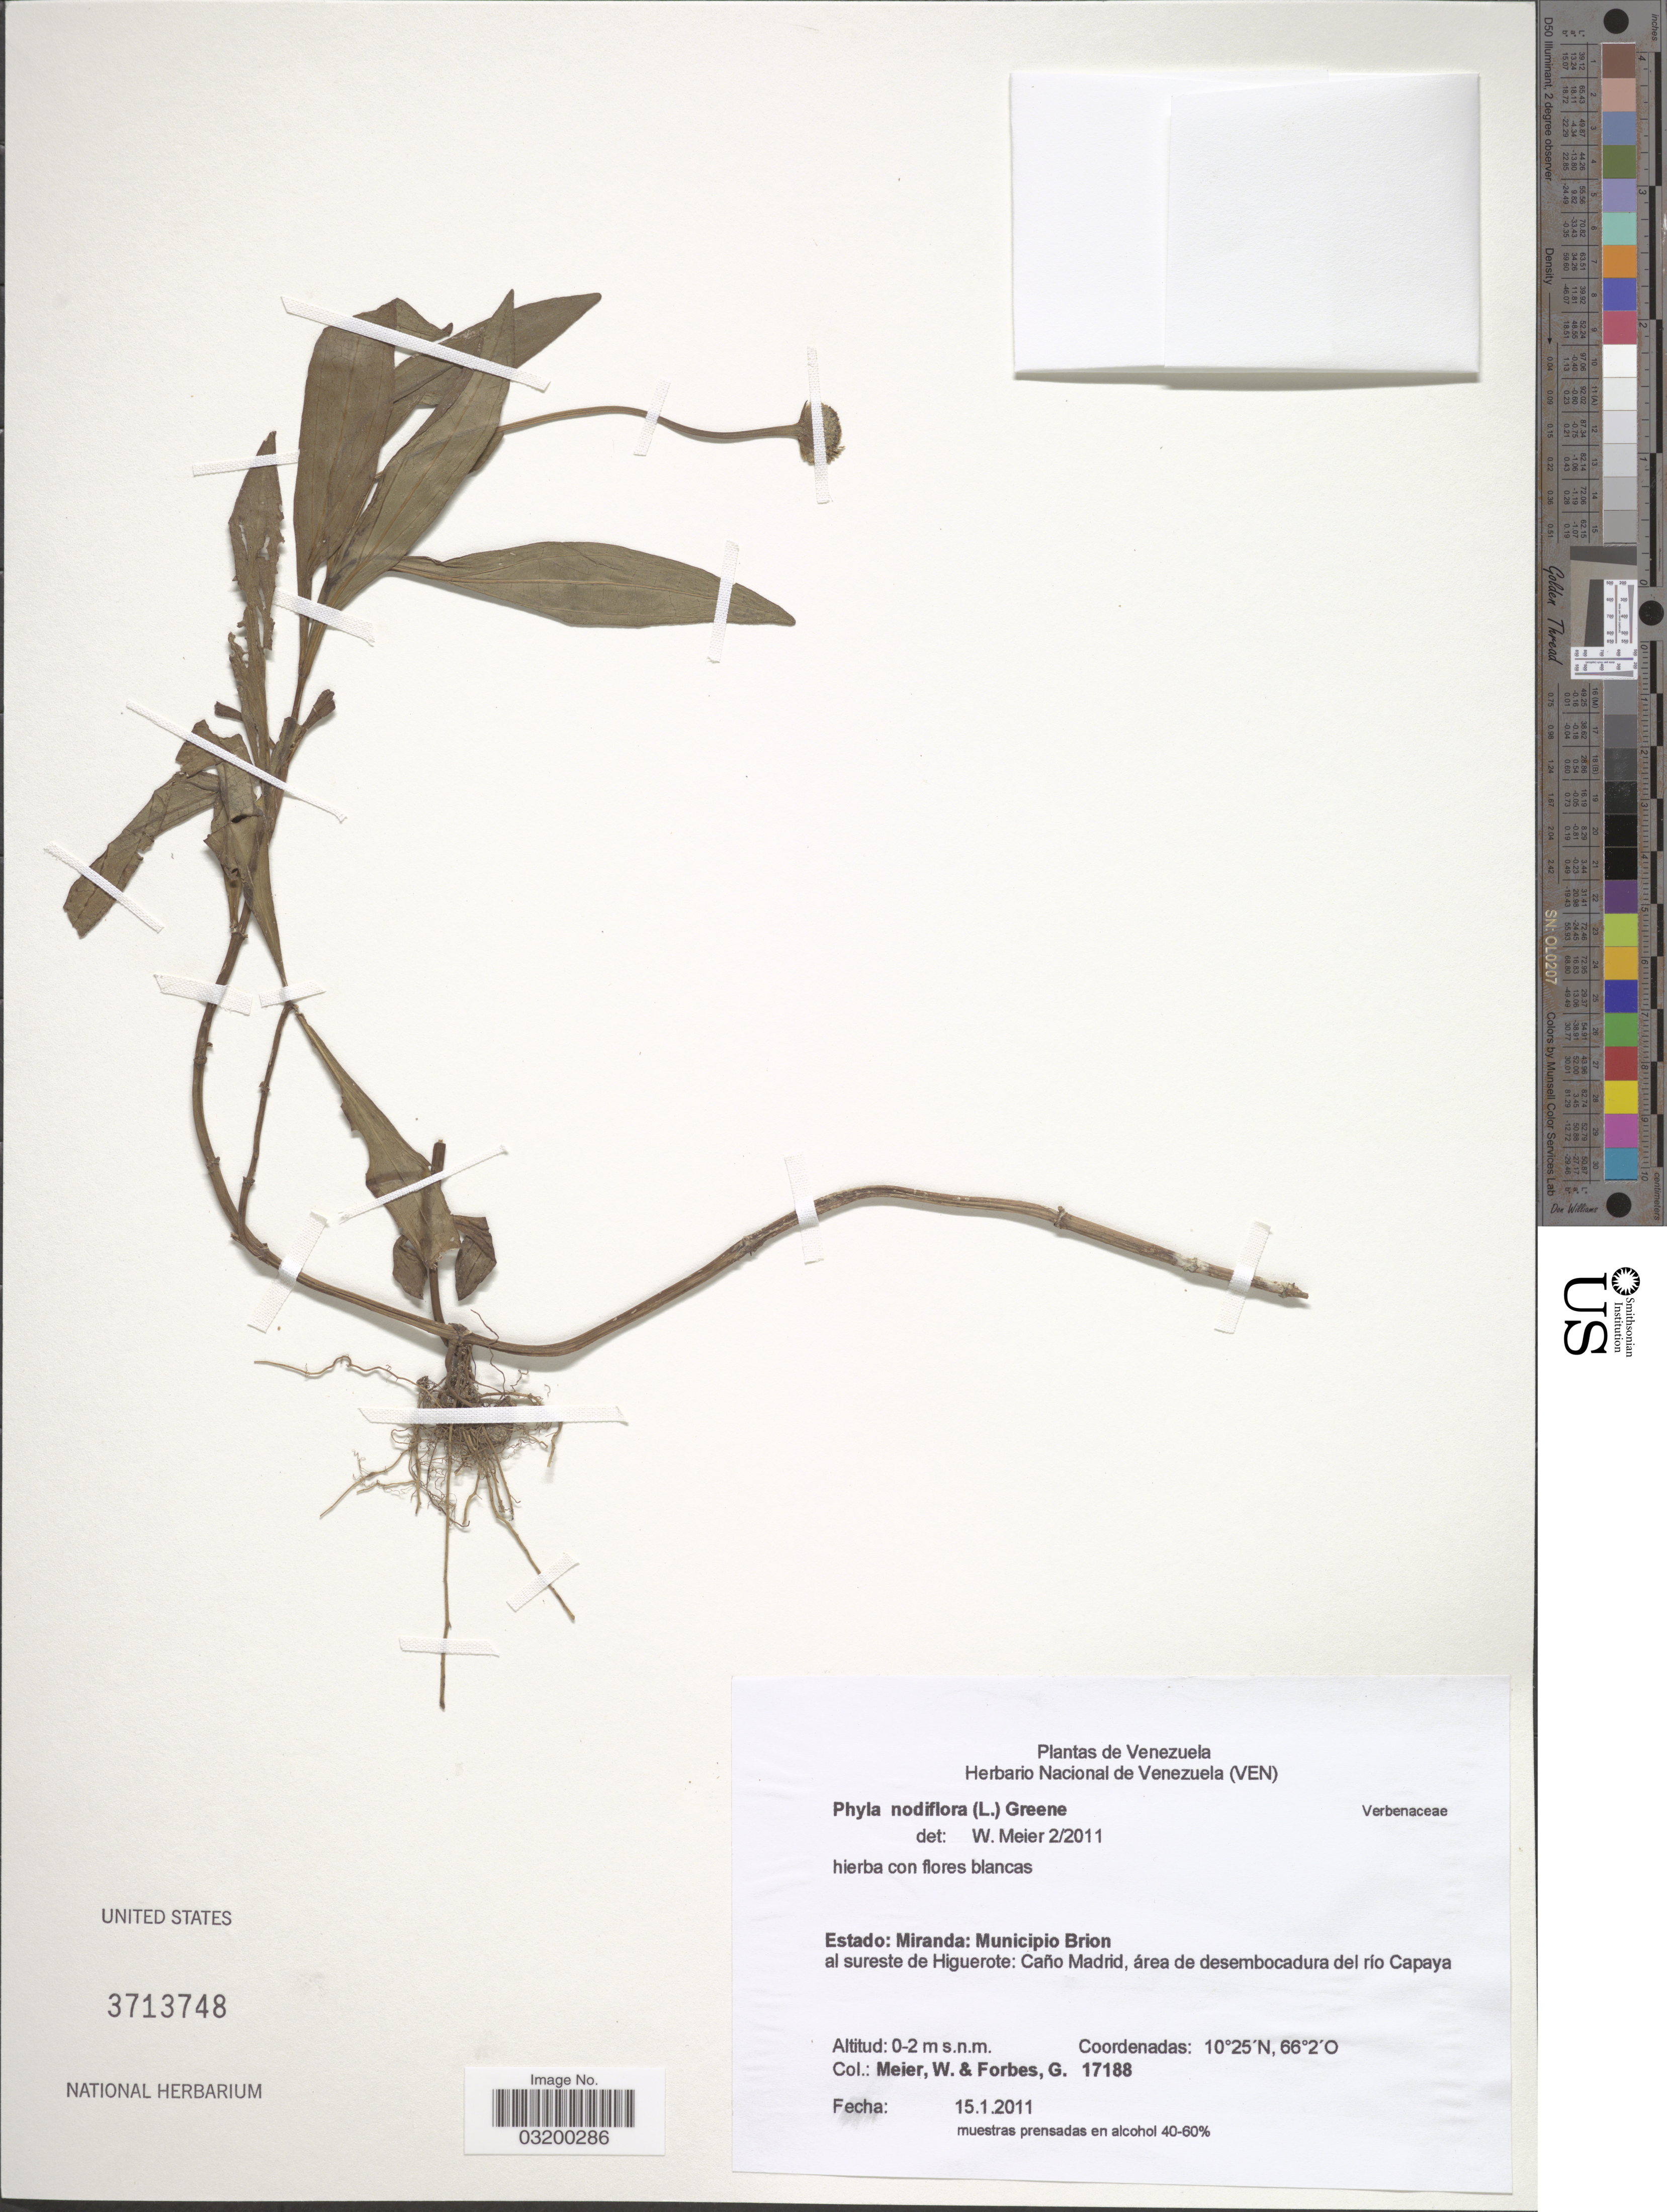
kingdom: Plantae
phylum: Tracheophyta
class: Magnoliopsida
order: Lamiales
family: Verbenaceae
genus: Phyla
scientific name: Phyla nodiflora var. nodiflora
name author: (L.) Greene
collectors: W. Meier & G. Forbes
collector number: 17188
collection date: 2011-01-15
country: Venezuela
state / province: Miranda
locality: Municipio Brion. Al sureste de Higuerote: Caño Madrid, área de desembocadura del río Capaya.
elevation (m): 0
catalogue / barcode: US 3713748